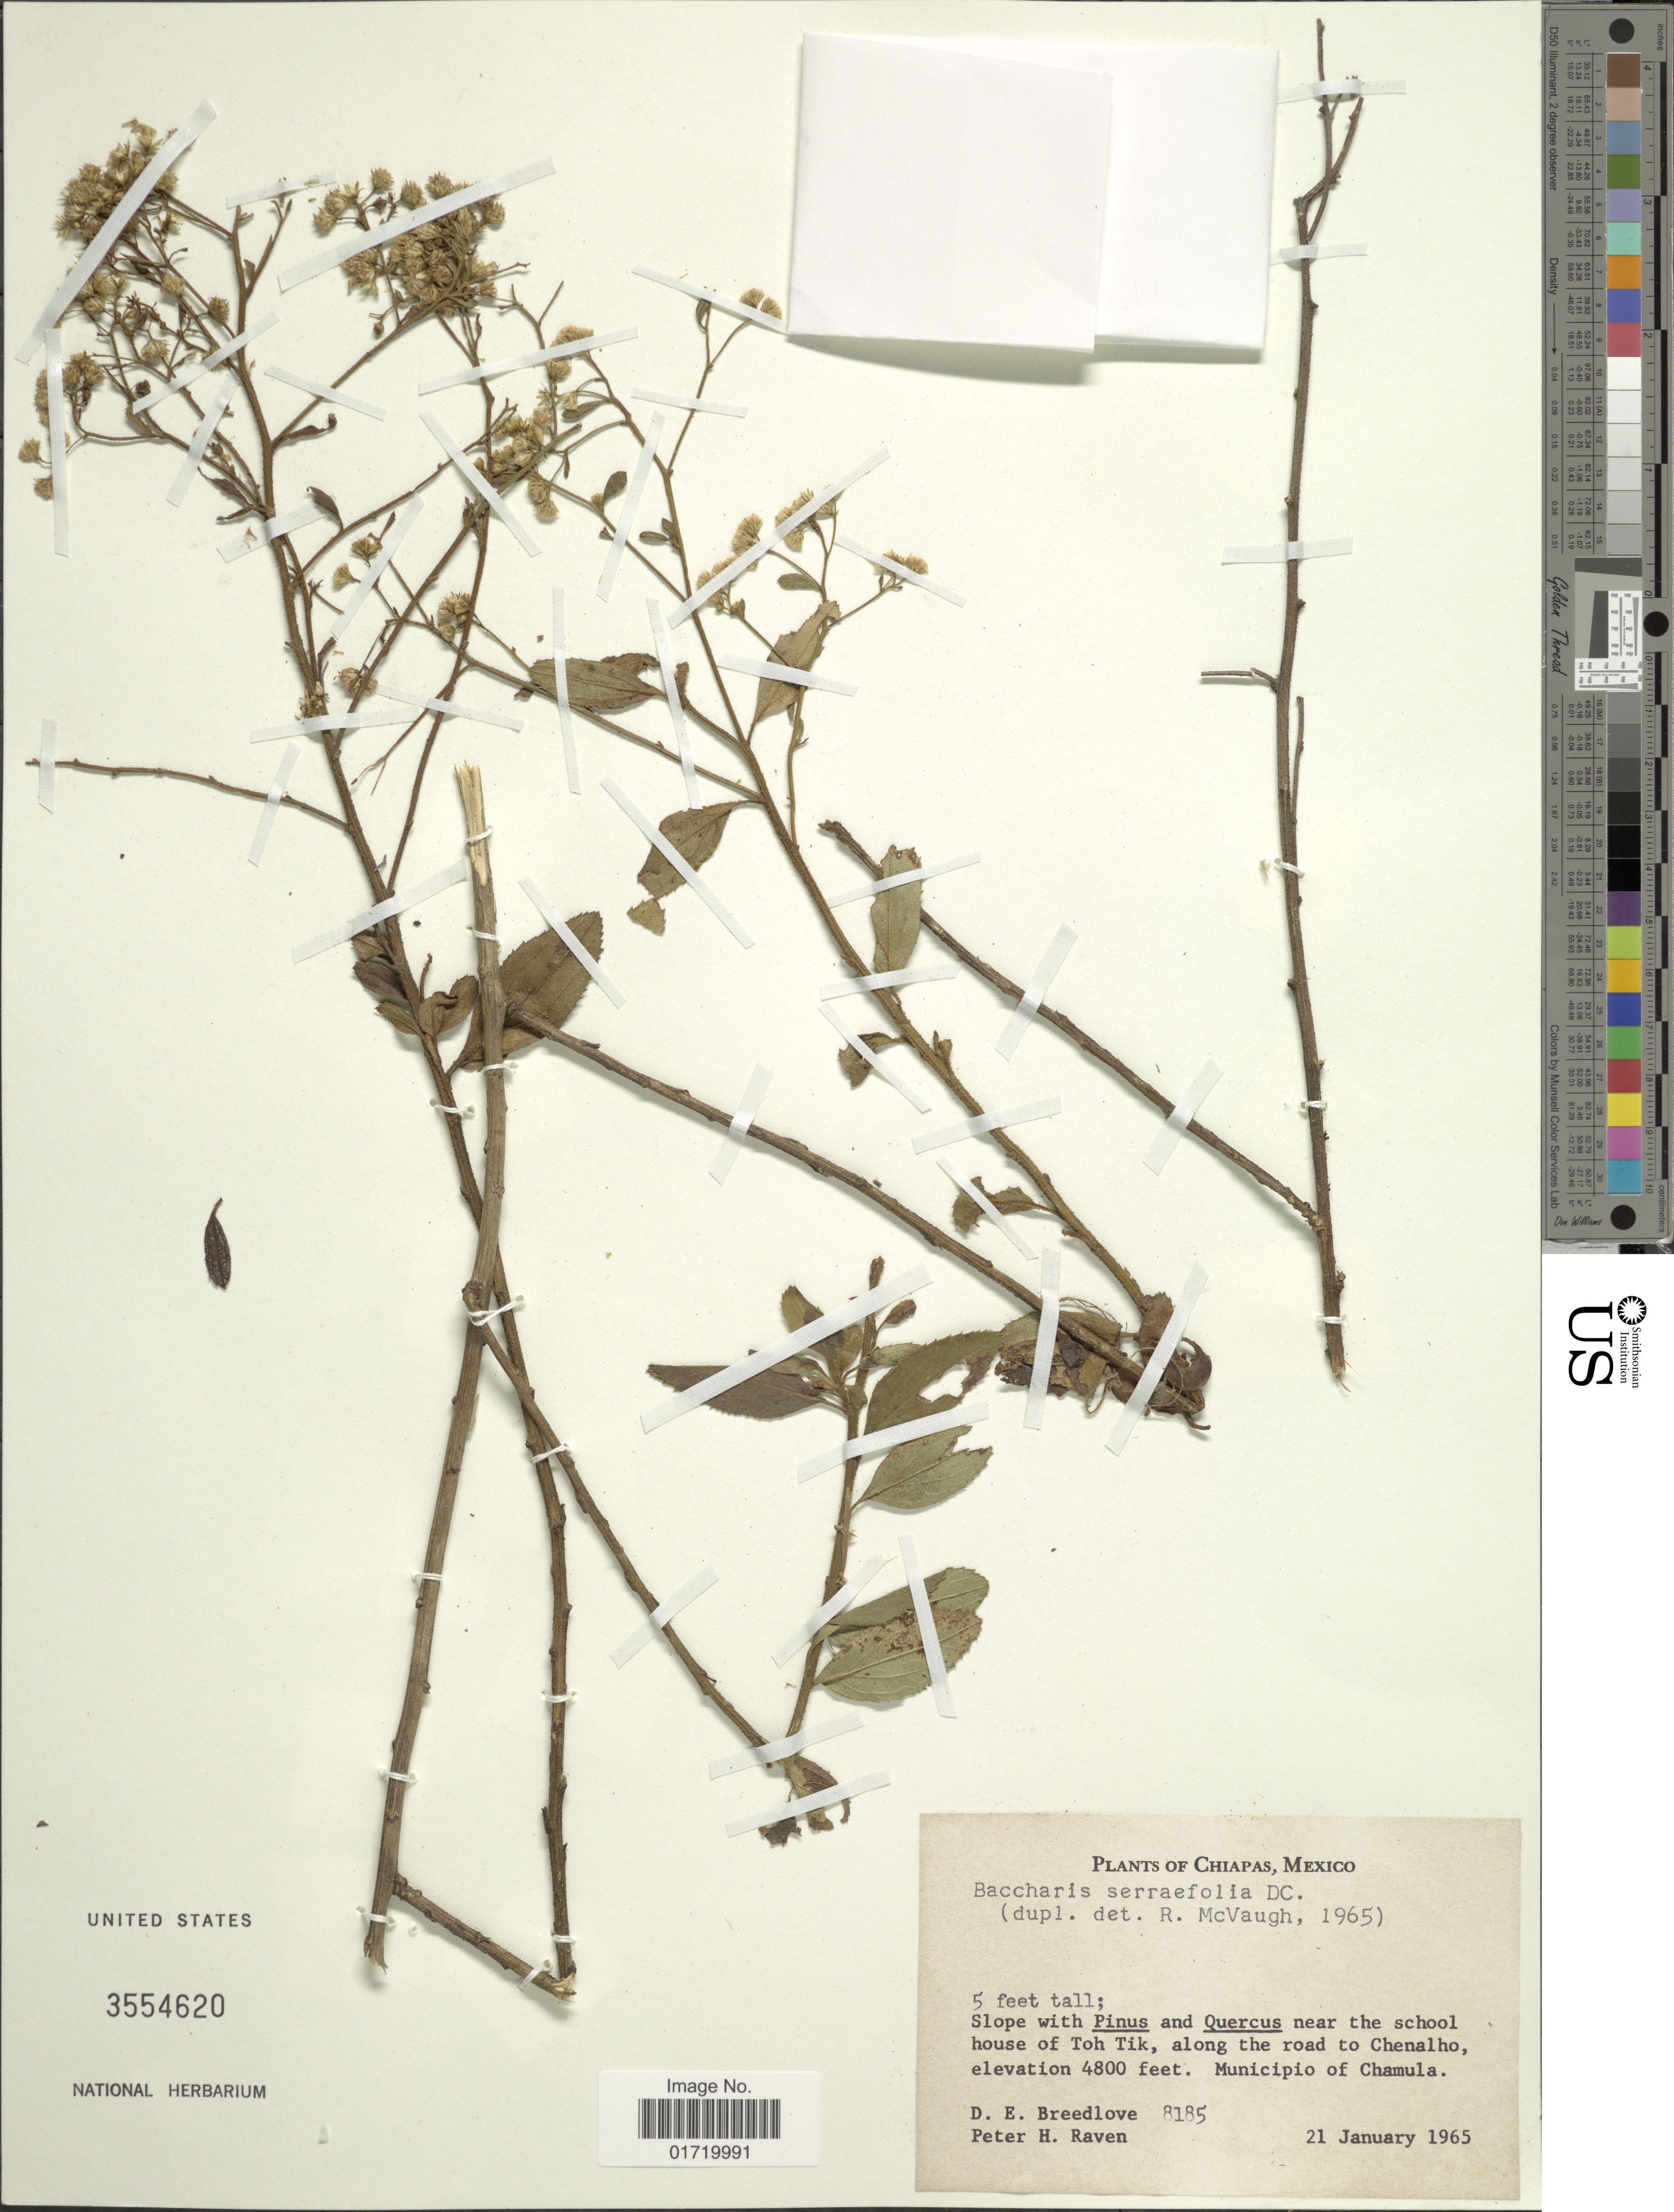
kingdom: Plantae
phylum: Tracheophyta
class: Magnoliopsida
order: Asterales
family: Asteraceae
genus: Baccharis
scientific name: Baccharis serrifolia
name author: DC.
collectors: D. E. Breedlove & P. Raven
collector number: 8185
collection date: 1965-01-21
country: Mexico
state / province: Chiapas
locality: Near the school house of Toh Tik, along the road to Chenalho, Municipio of Chamula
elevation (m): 1463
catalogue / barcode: US 3554620